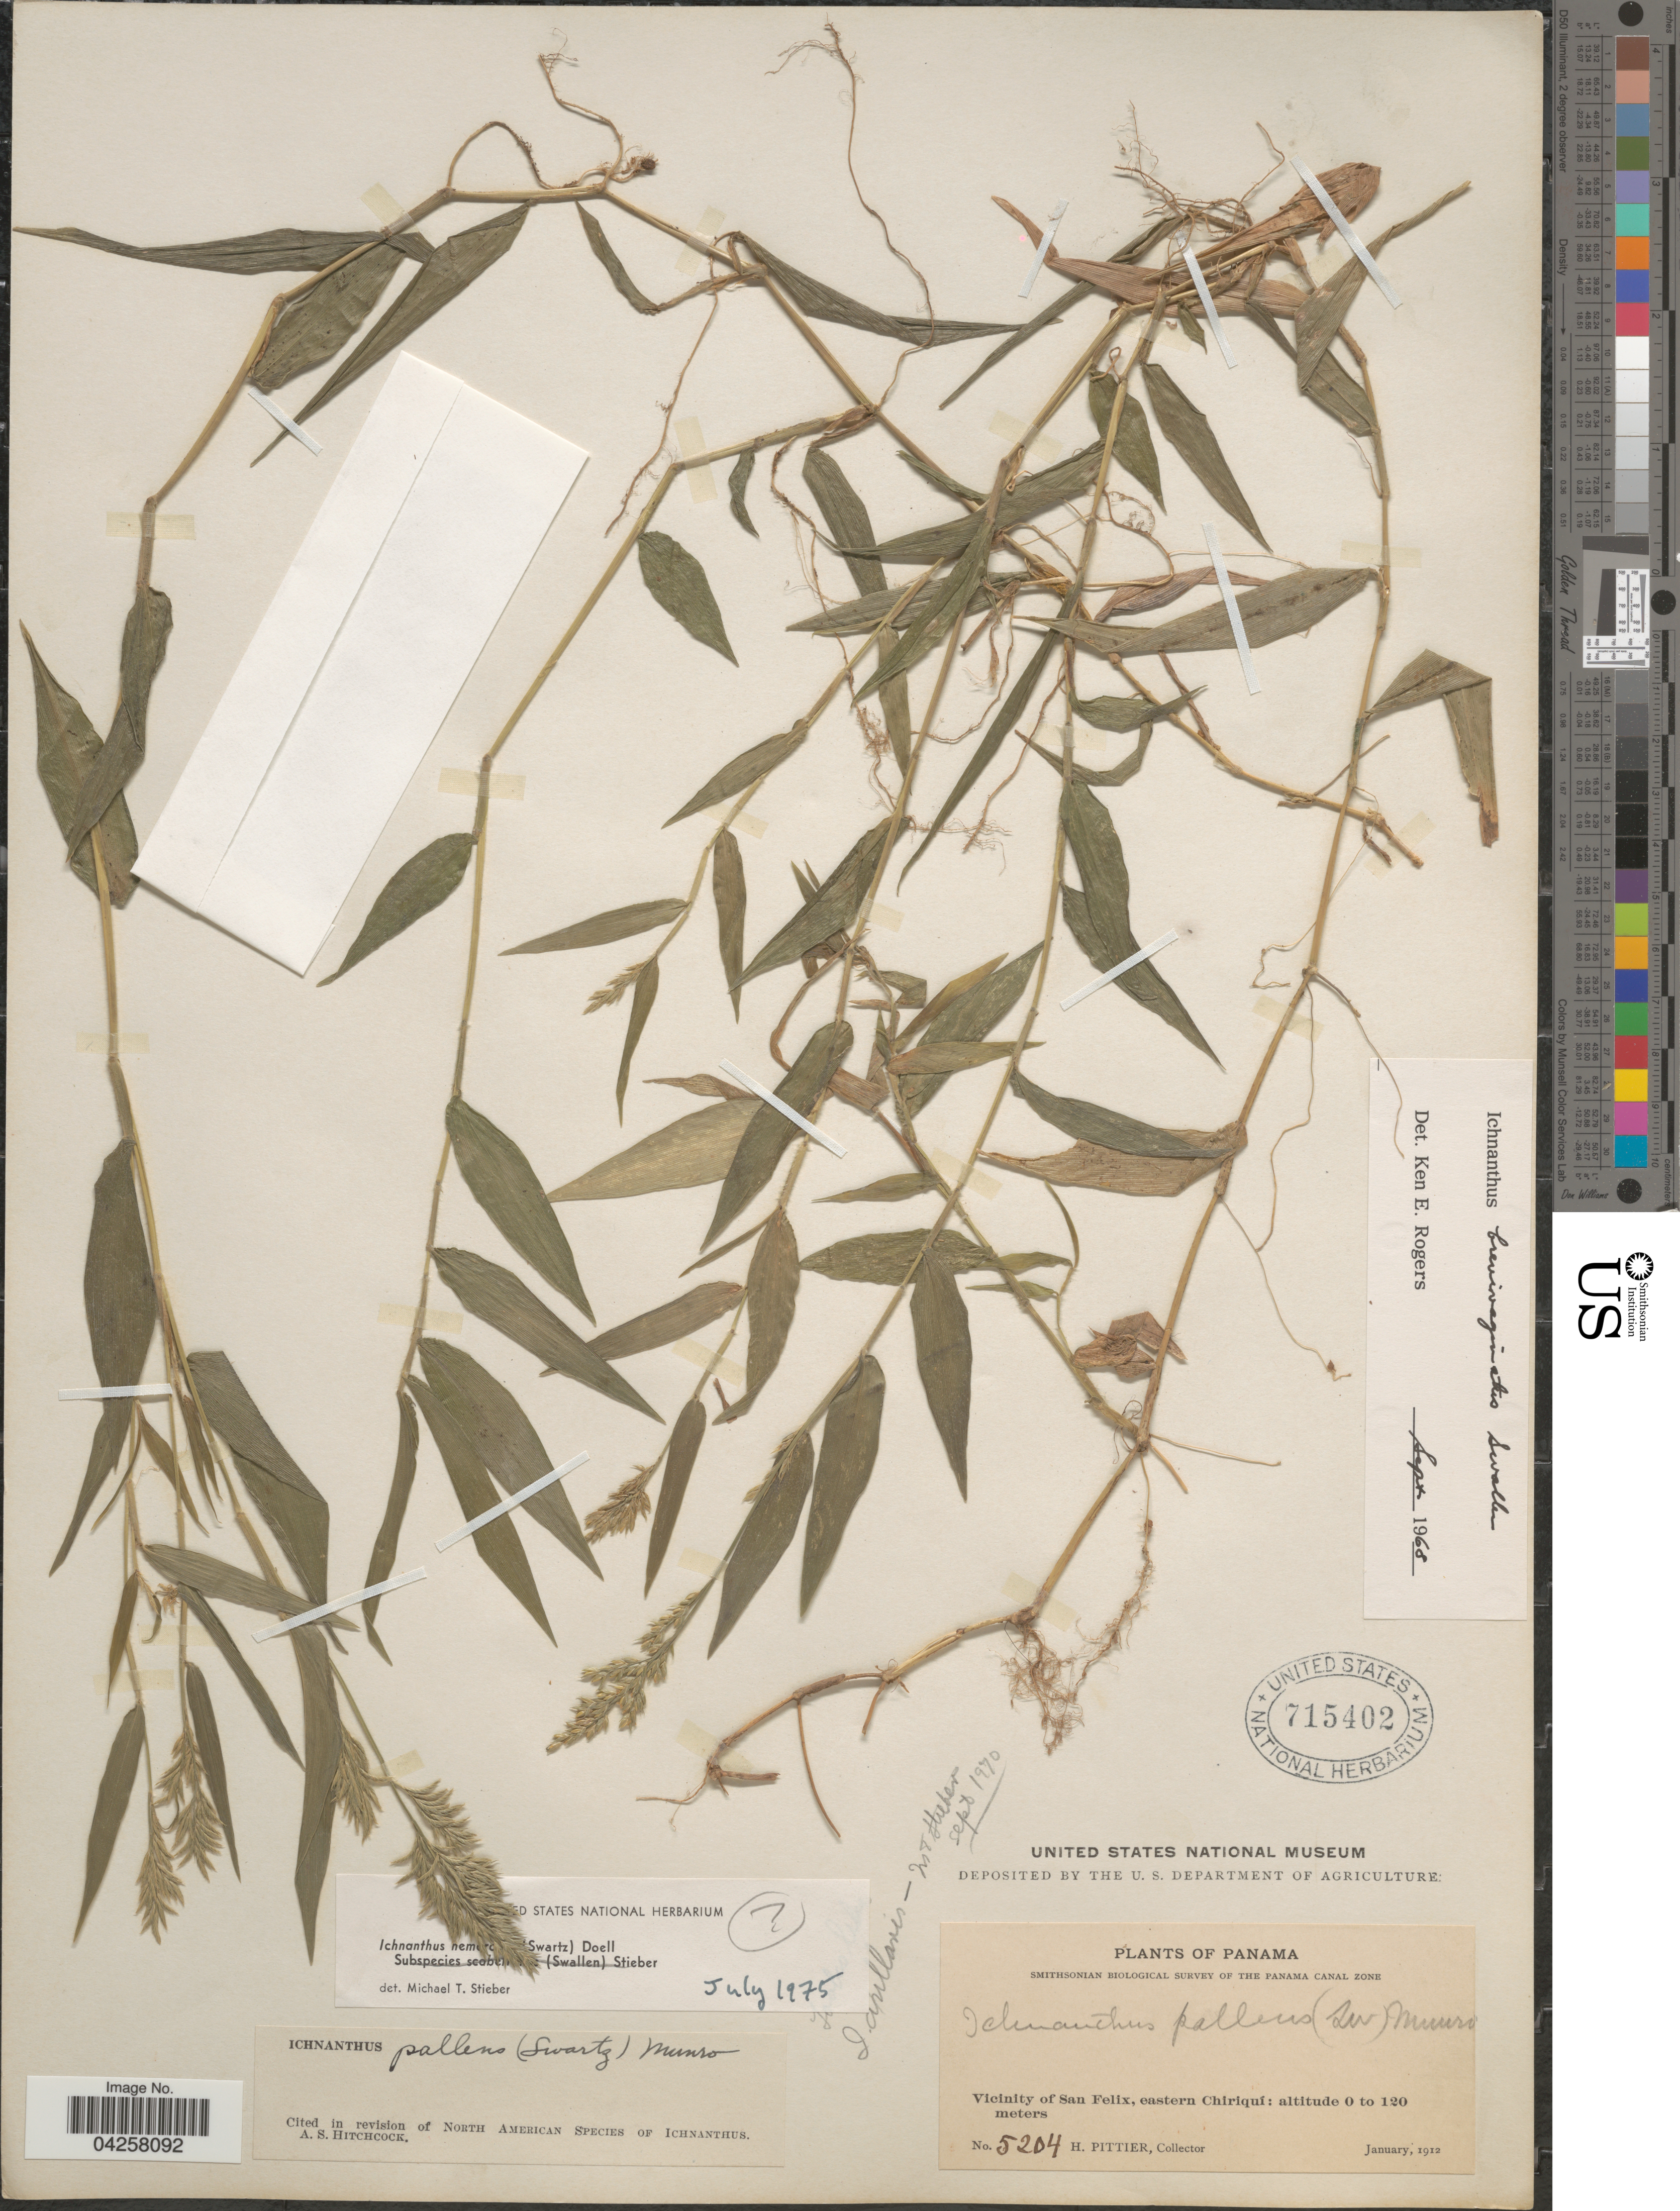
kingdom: Plantae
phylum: Tracheophyta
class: Liliopsida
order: Poales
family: Poaceae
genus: Hildaea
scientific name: Hildaea nemorosa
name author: (Sw.) C. Silva & R.P. Oliveira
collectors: H. F. Pittier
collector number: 5204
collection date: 1912-01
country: Panama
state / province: Chiriqui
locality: Smithsonian Biological Survey of the Panama Canal Zone. Vicinity of San Felix, eastern Chiriquí.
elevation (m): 0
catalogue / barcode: US 715402